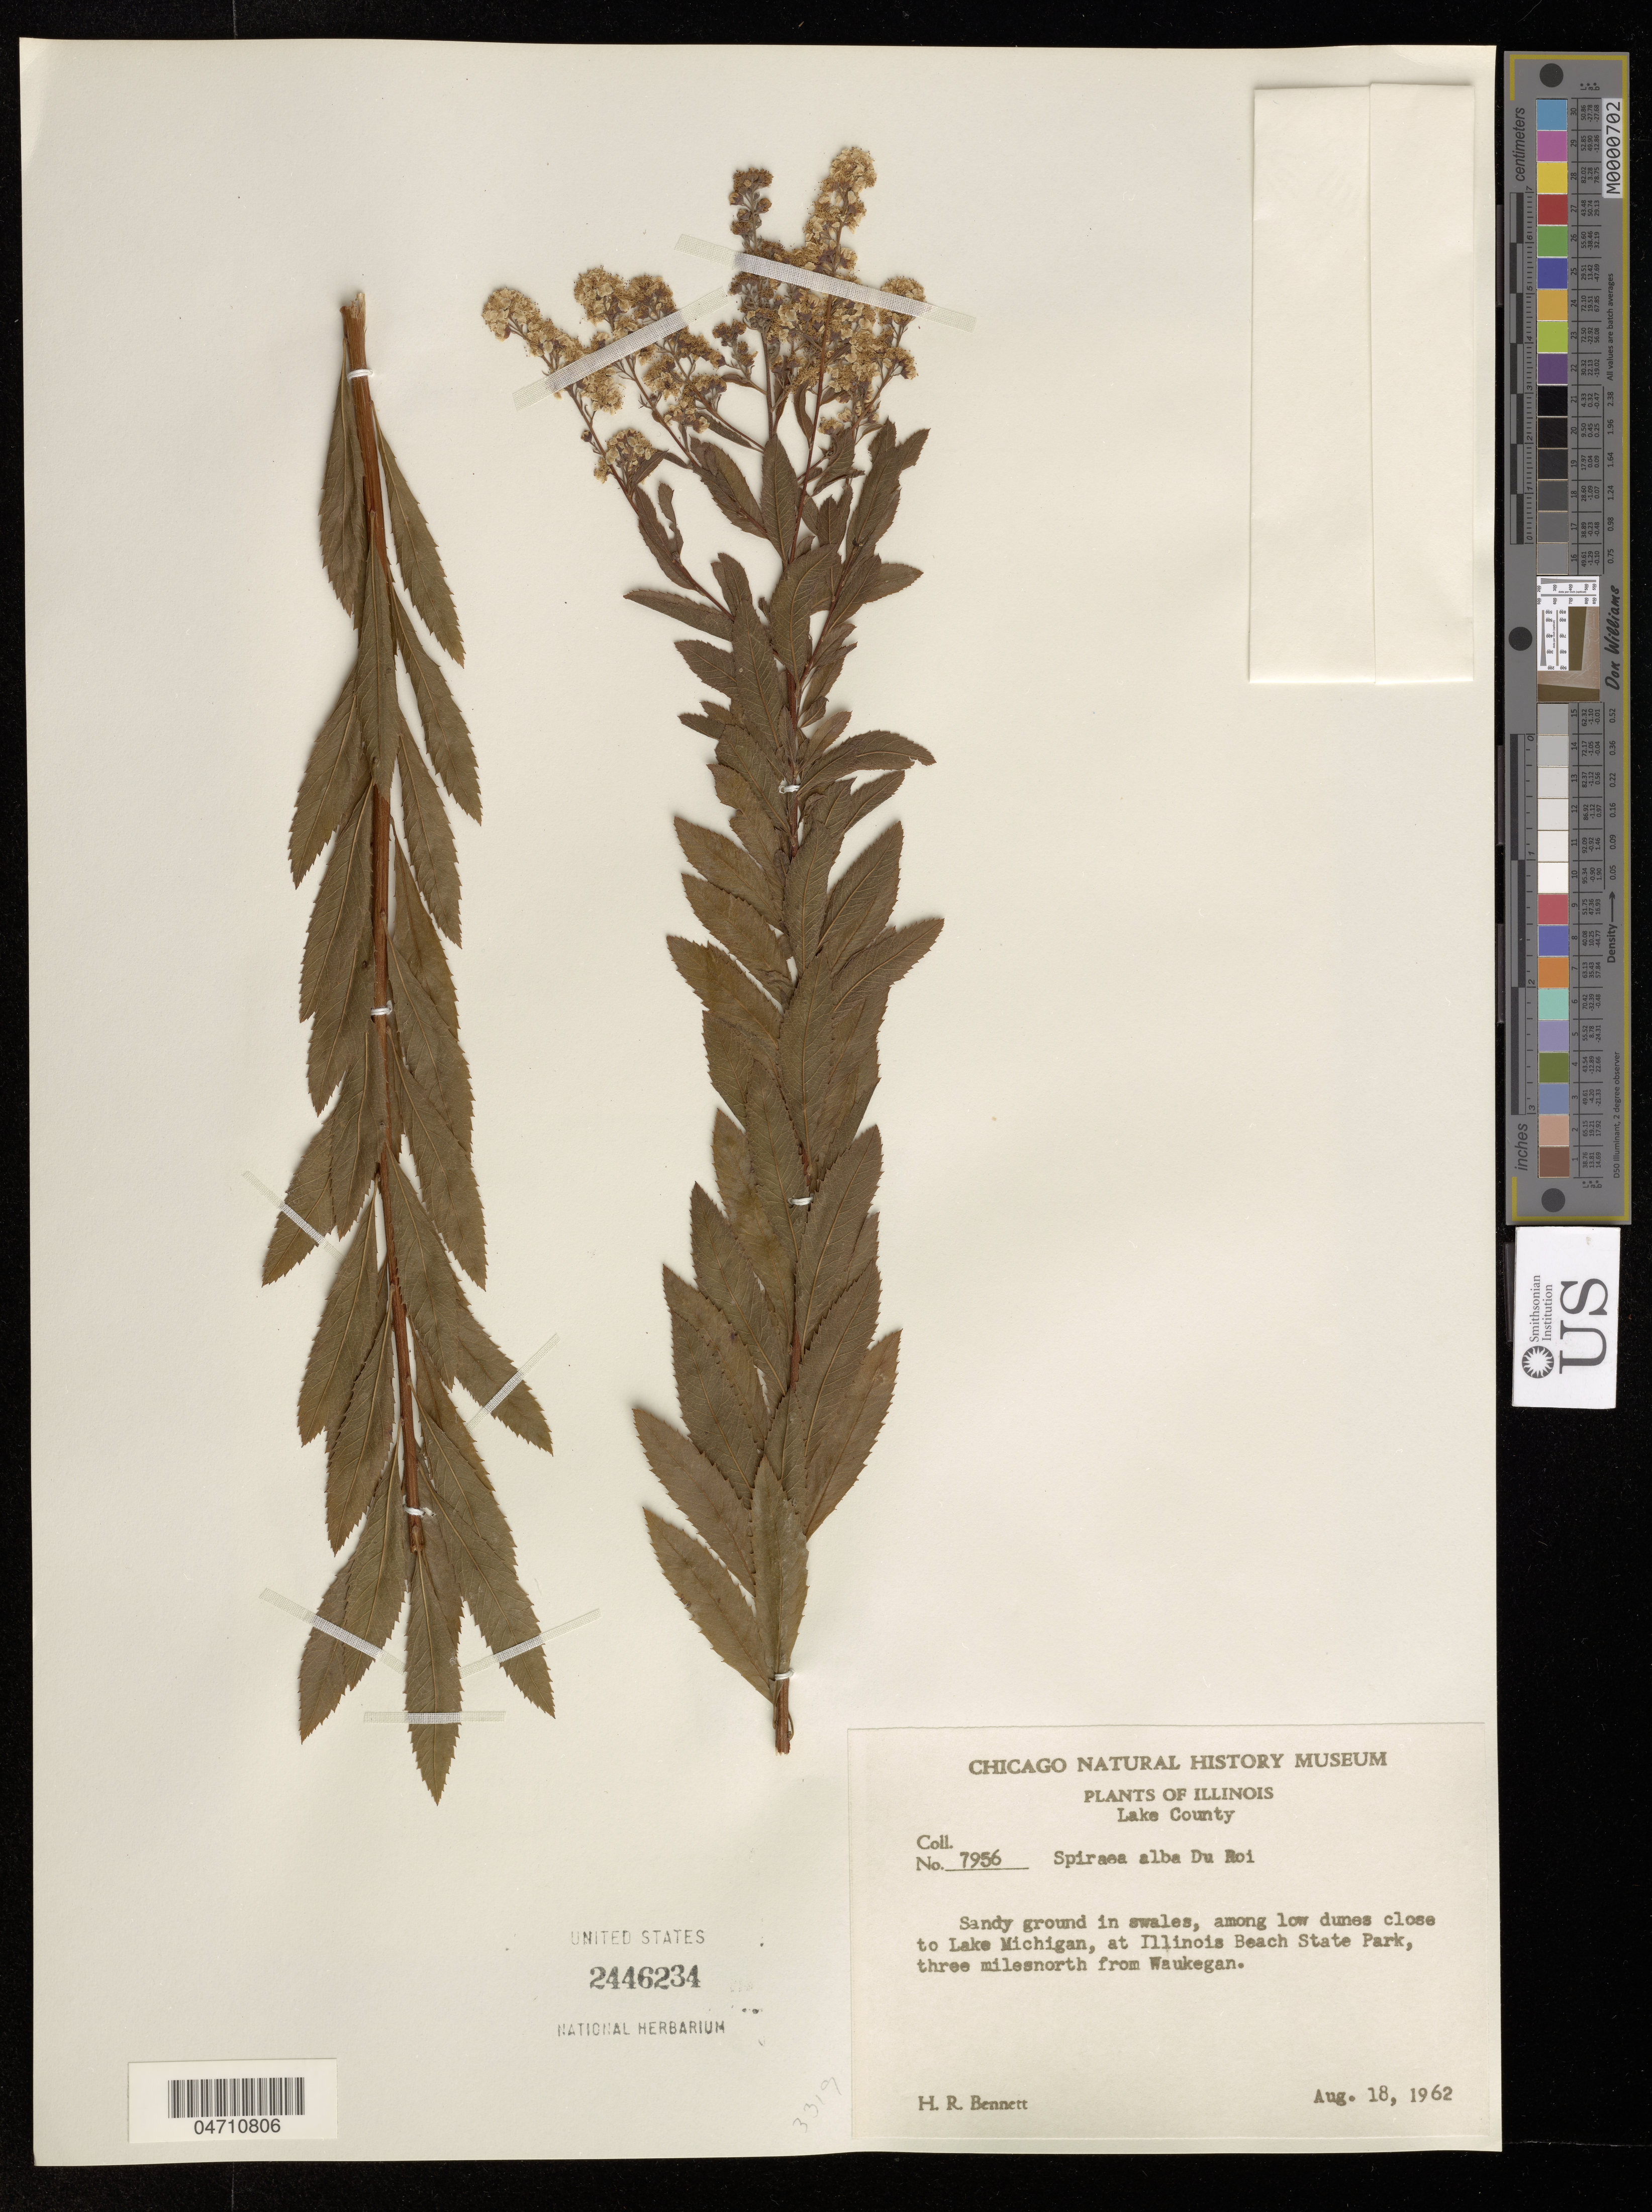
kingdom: Plantae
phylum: Tracheophyta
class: Magnoliopsida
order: Rosales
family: Rosaceae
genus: Spiraea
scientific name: Spiraea alba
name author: Du Roi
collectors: H. R. Bennett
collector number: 7956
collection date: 1962-08-18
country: United States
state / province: Illinois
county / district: Lake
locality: Shore of Lake Michigan, at Illinois Beach State Park, 3 miles north of Waukegan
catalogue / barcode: US 2446234